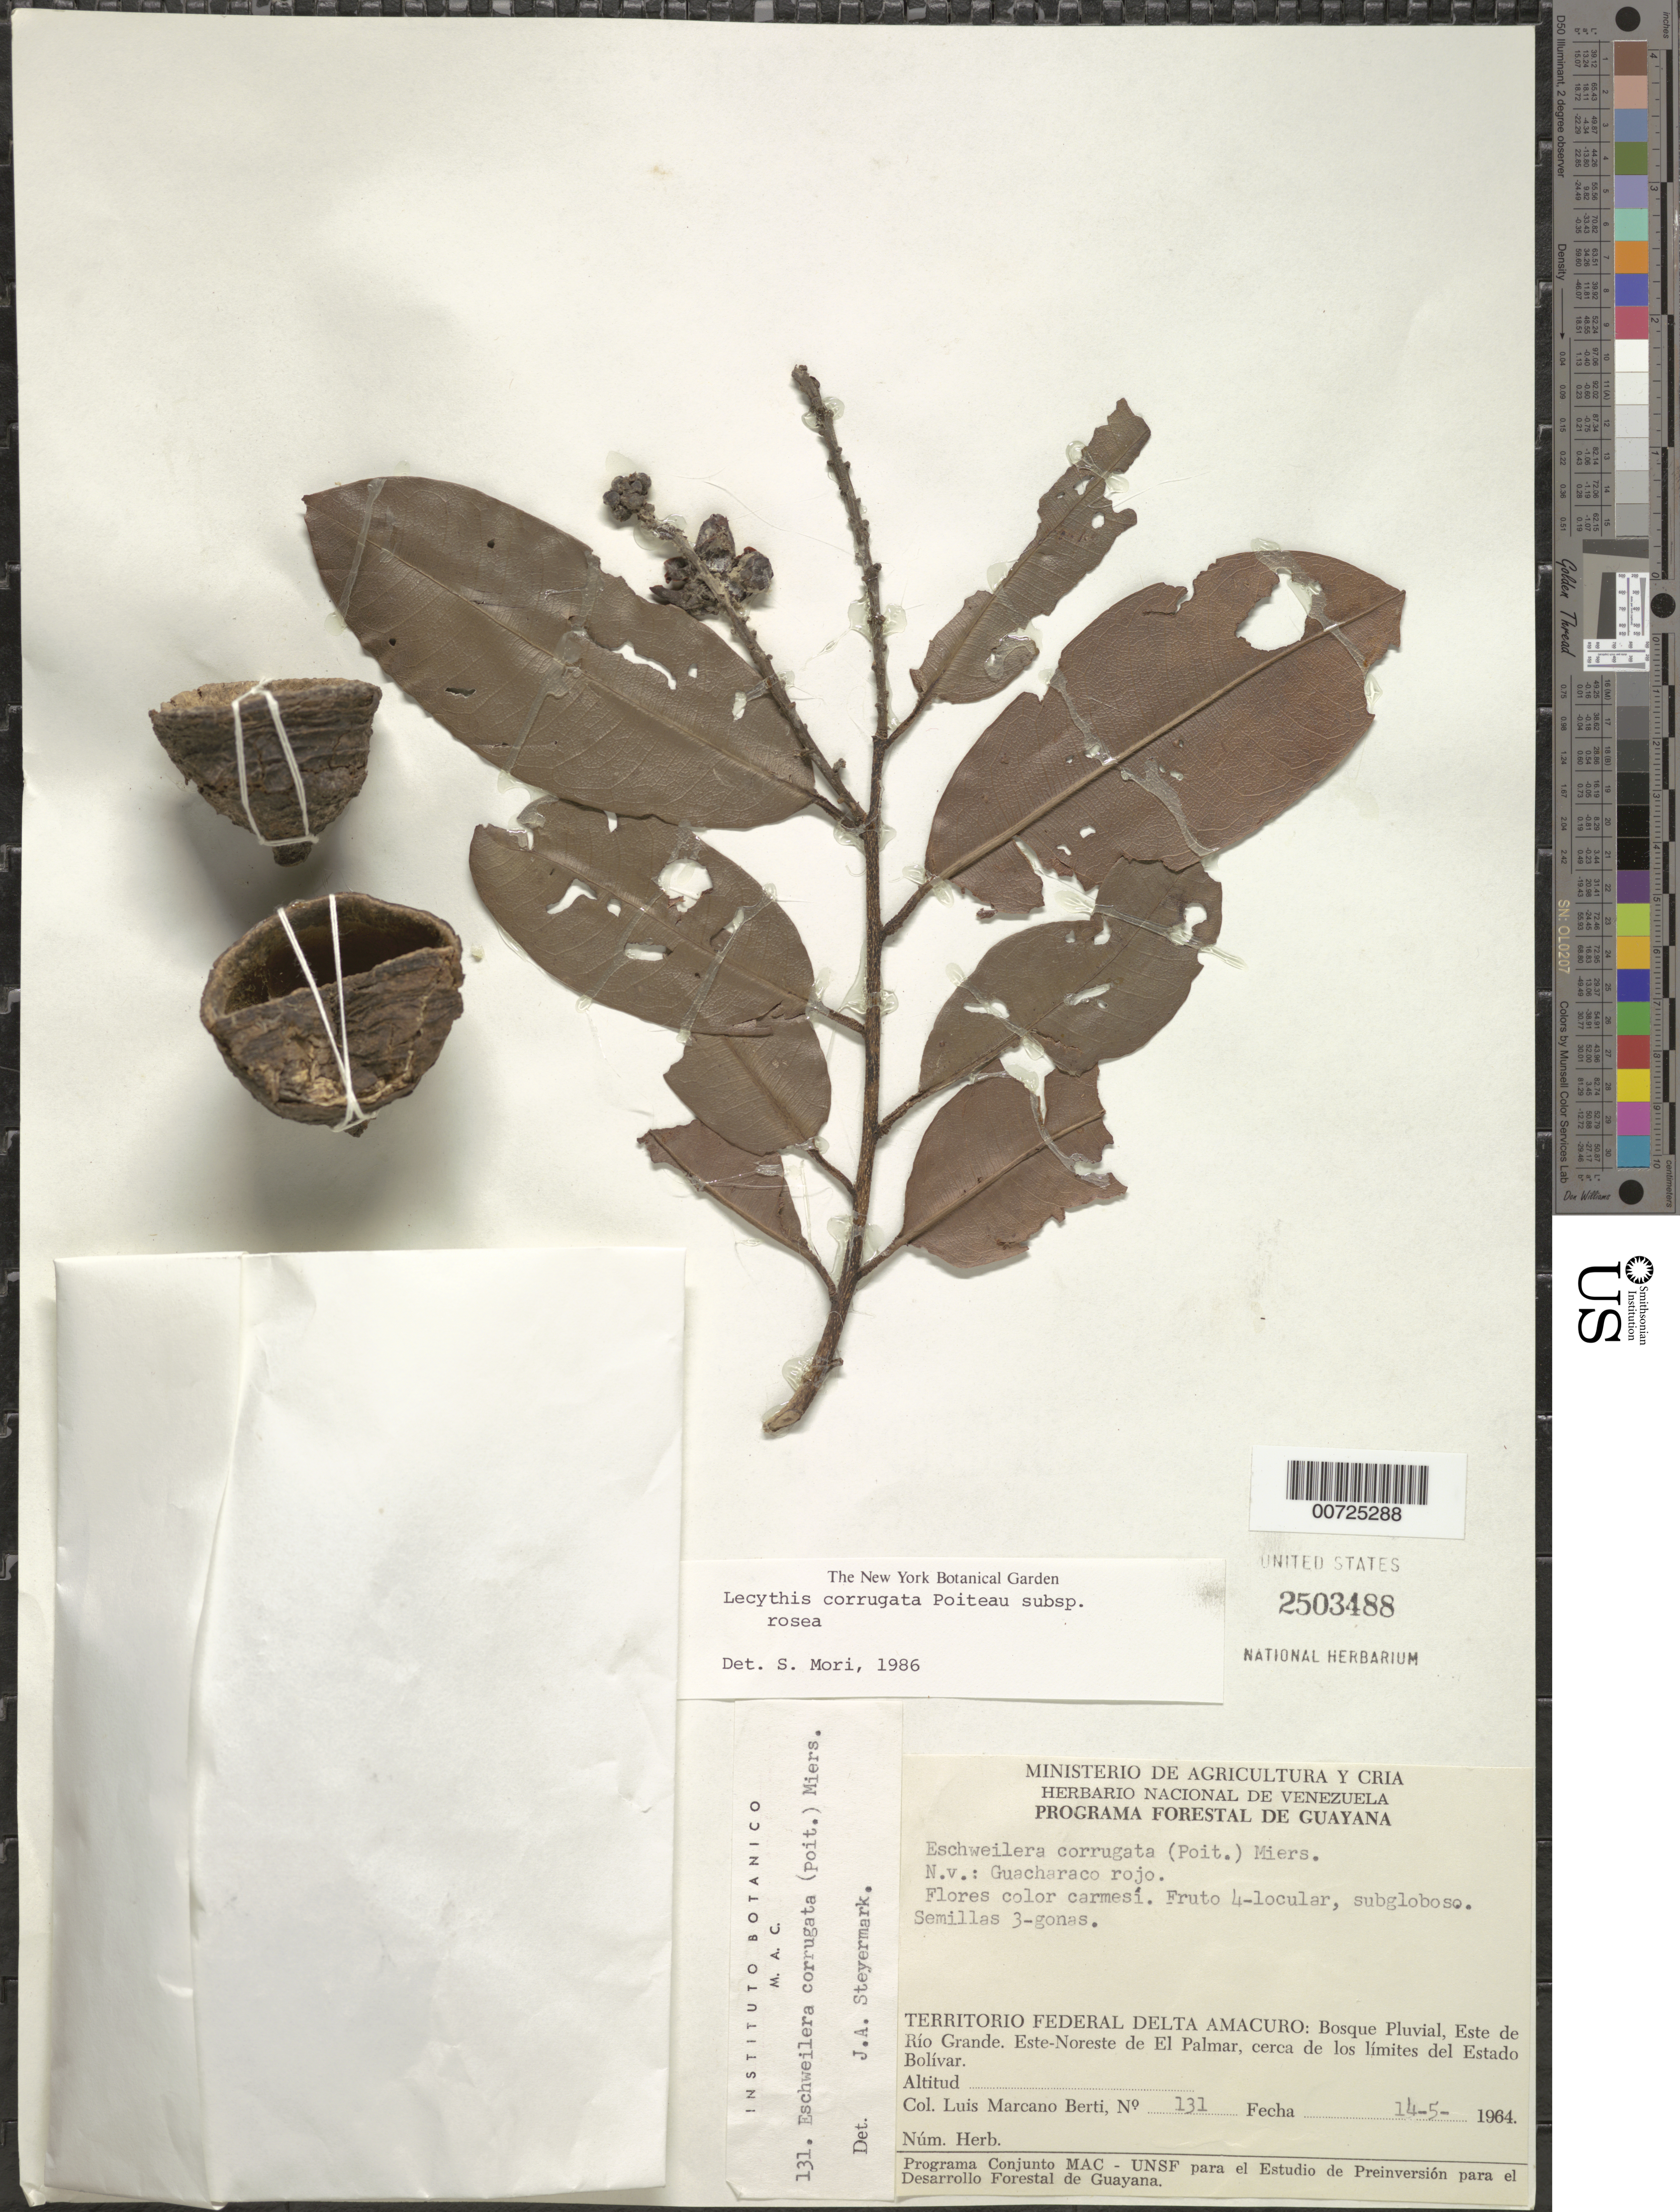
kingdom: Plantae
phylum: Tracheophyta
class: Magnoliopsida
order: Ericales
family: Lecythidaceae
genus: Lecythis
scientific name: Lecythis corrugata subsp. rosea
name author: (O. Berg) S.A. Mori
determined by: Mori, Scott A.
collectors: L. Marcano-Berti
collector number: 131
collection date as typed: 14-May-64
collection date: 1964-05-14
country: Venezuela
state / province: Delta Amacuro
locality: Este de Río Grande, ENE de El Palmar, cerca de los limites del Estado Bolívar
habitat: Bosque pluvial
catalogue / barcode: US 2503488